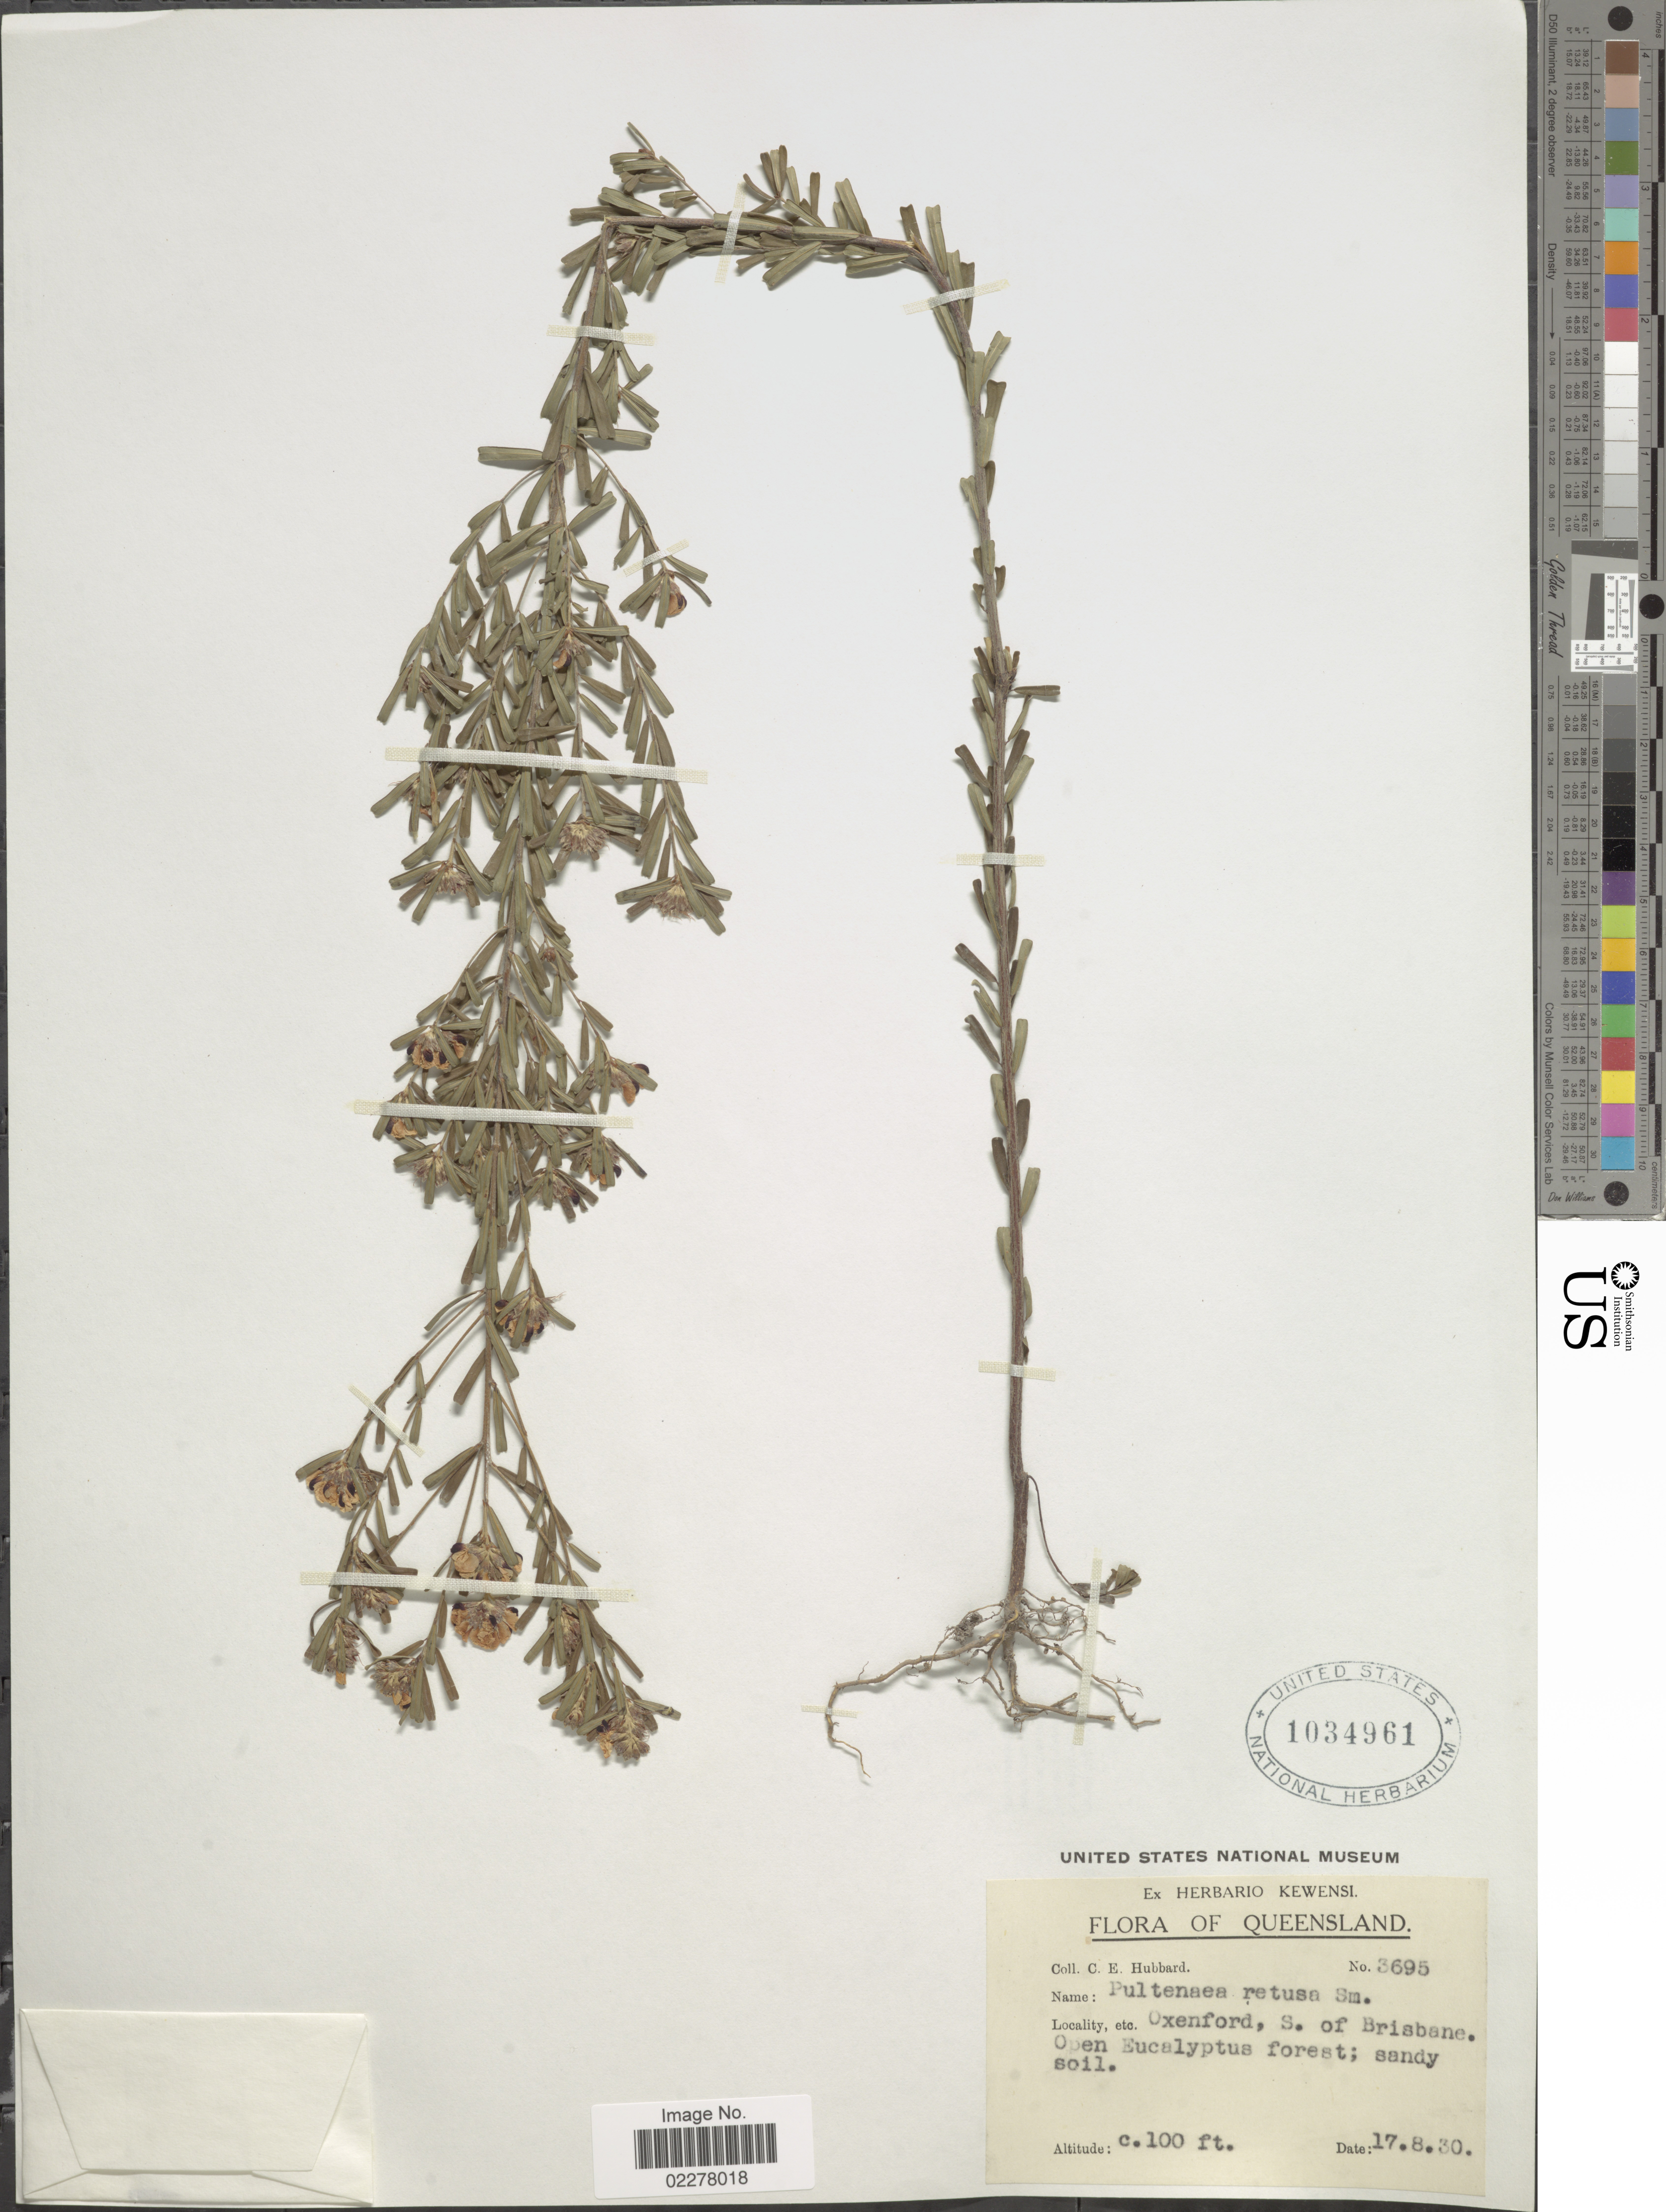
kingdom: Plantae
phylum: Tracheophyta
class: Magnoliopsida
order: Fabales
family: Fabaceae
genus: Pultenaea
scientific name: Pultenaea retusa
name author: Sm.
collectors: C. E. Hubbard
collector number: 3695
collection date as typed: Transcribed d/m/y: 17/8/30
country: Australia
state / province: Queensland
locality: Oxenford, S. of Brisbane. open Eucalyptus forest; sandy soil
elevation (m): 30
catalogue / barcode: US 1034961